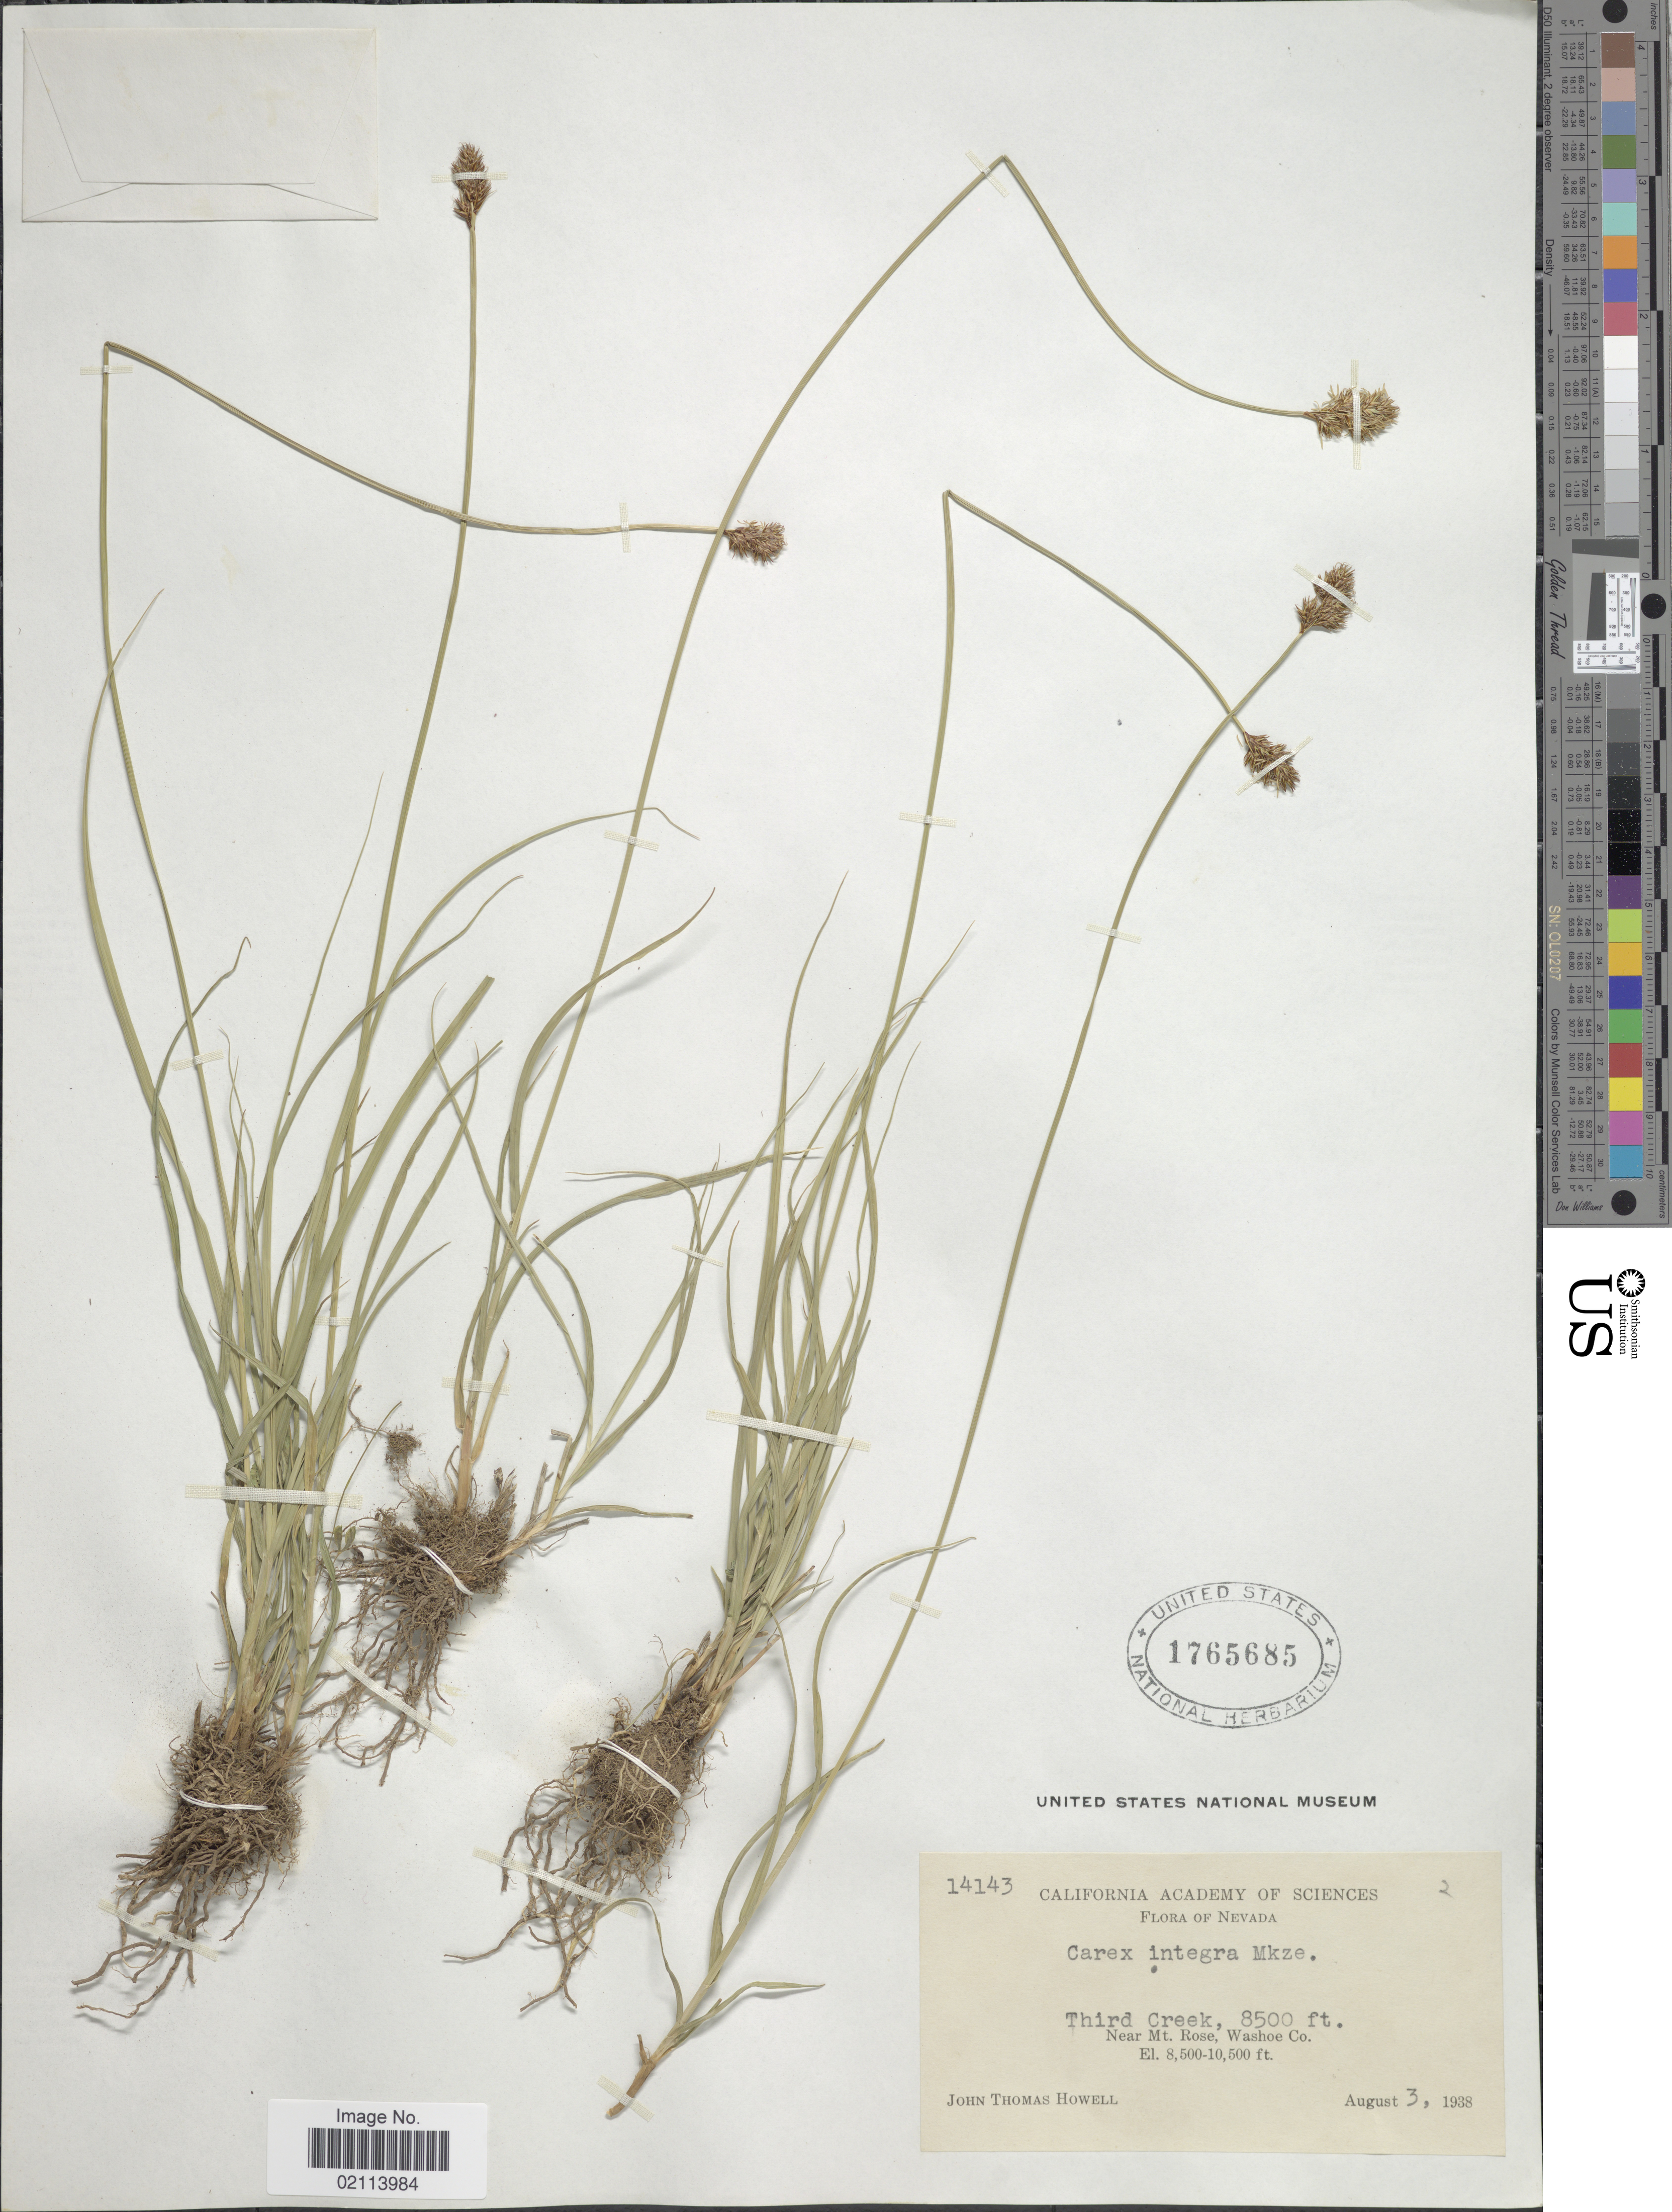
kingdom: Plantae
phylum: Tracheophyta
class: Liliopsida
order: Poales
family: Cyperaceae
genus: Carex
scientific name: Carex integra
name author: Mack.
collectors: J. T. Howell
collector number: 14143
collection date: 1938-08-03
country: United States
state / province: Nevada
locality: Third Creek, Near Mt. Rose, Washoe Co.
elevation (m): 2591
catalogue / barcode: US 1765685